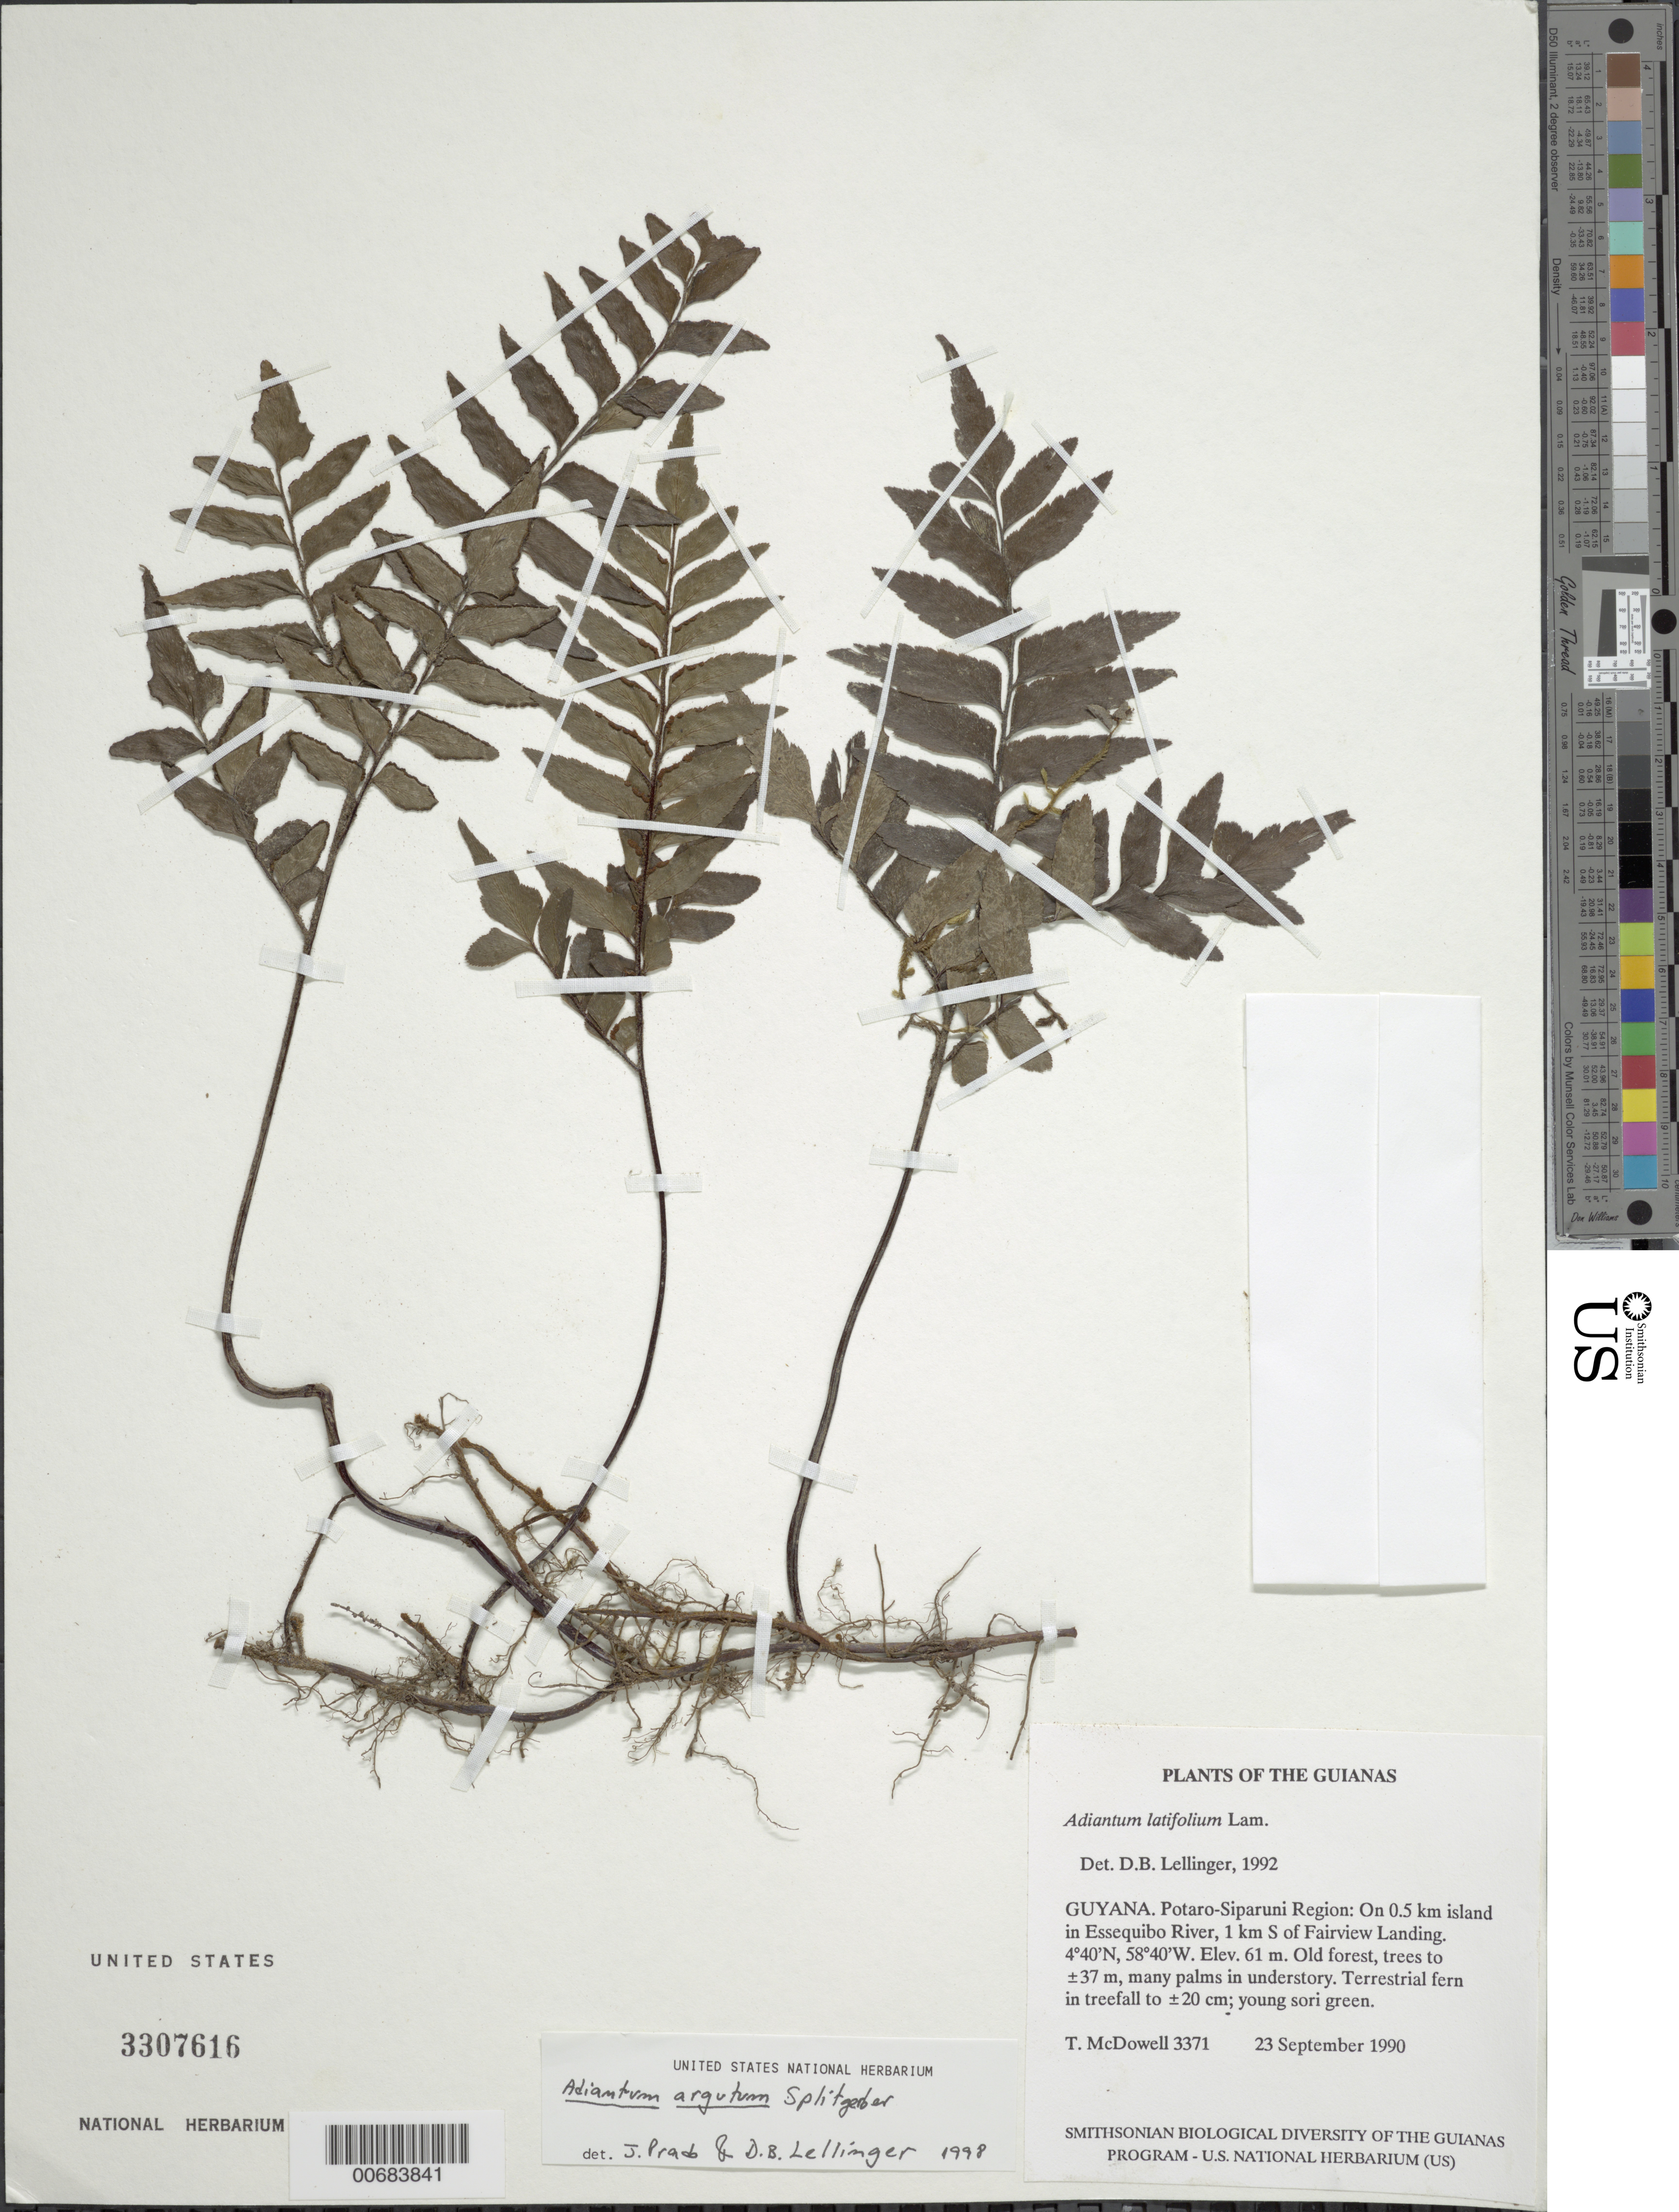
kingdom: Plantae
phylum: Tracheophyta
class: Polypodiopsida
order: Polypodiales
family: Pteridaceae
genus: Adiantum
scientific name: Adiantum argutum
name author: Splitg.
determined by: Prado, J.; Lellinger, D. B.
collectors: T. McDowell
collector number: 3371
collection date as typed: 23 September 1990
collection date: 1990-09-23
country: Guyana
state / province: U. Demerara-Berbice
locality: On 0.5 km long island in Essequibo River, ~1 km S of Fairview Landing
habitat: Old forest, trees to ±37 m, many palms in understory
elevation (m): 61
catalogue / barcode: US 3307616